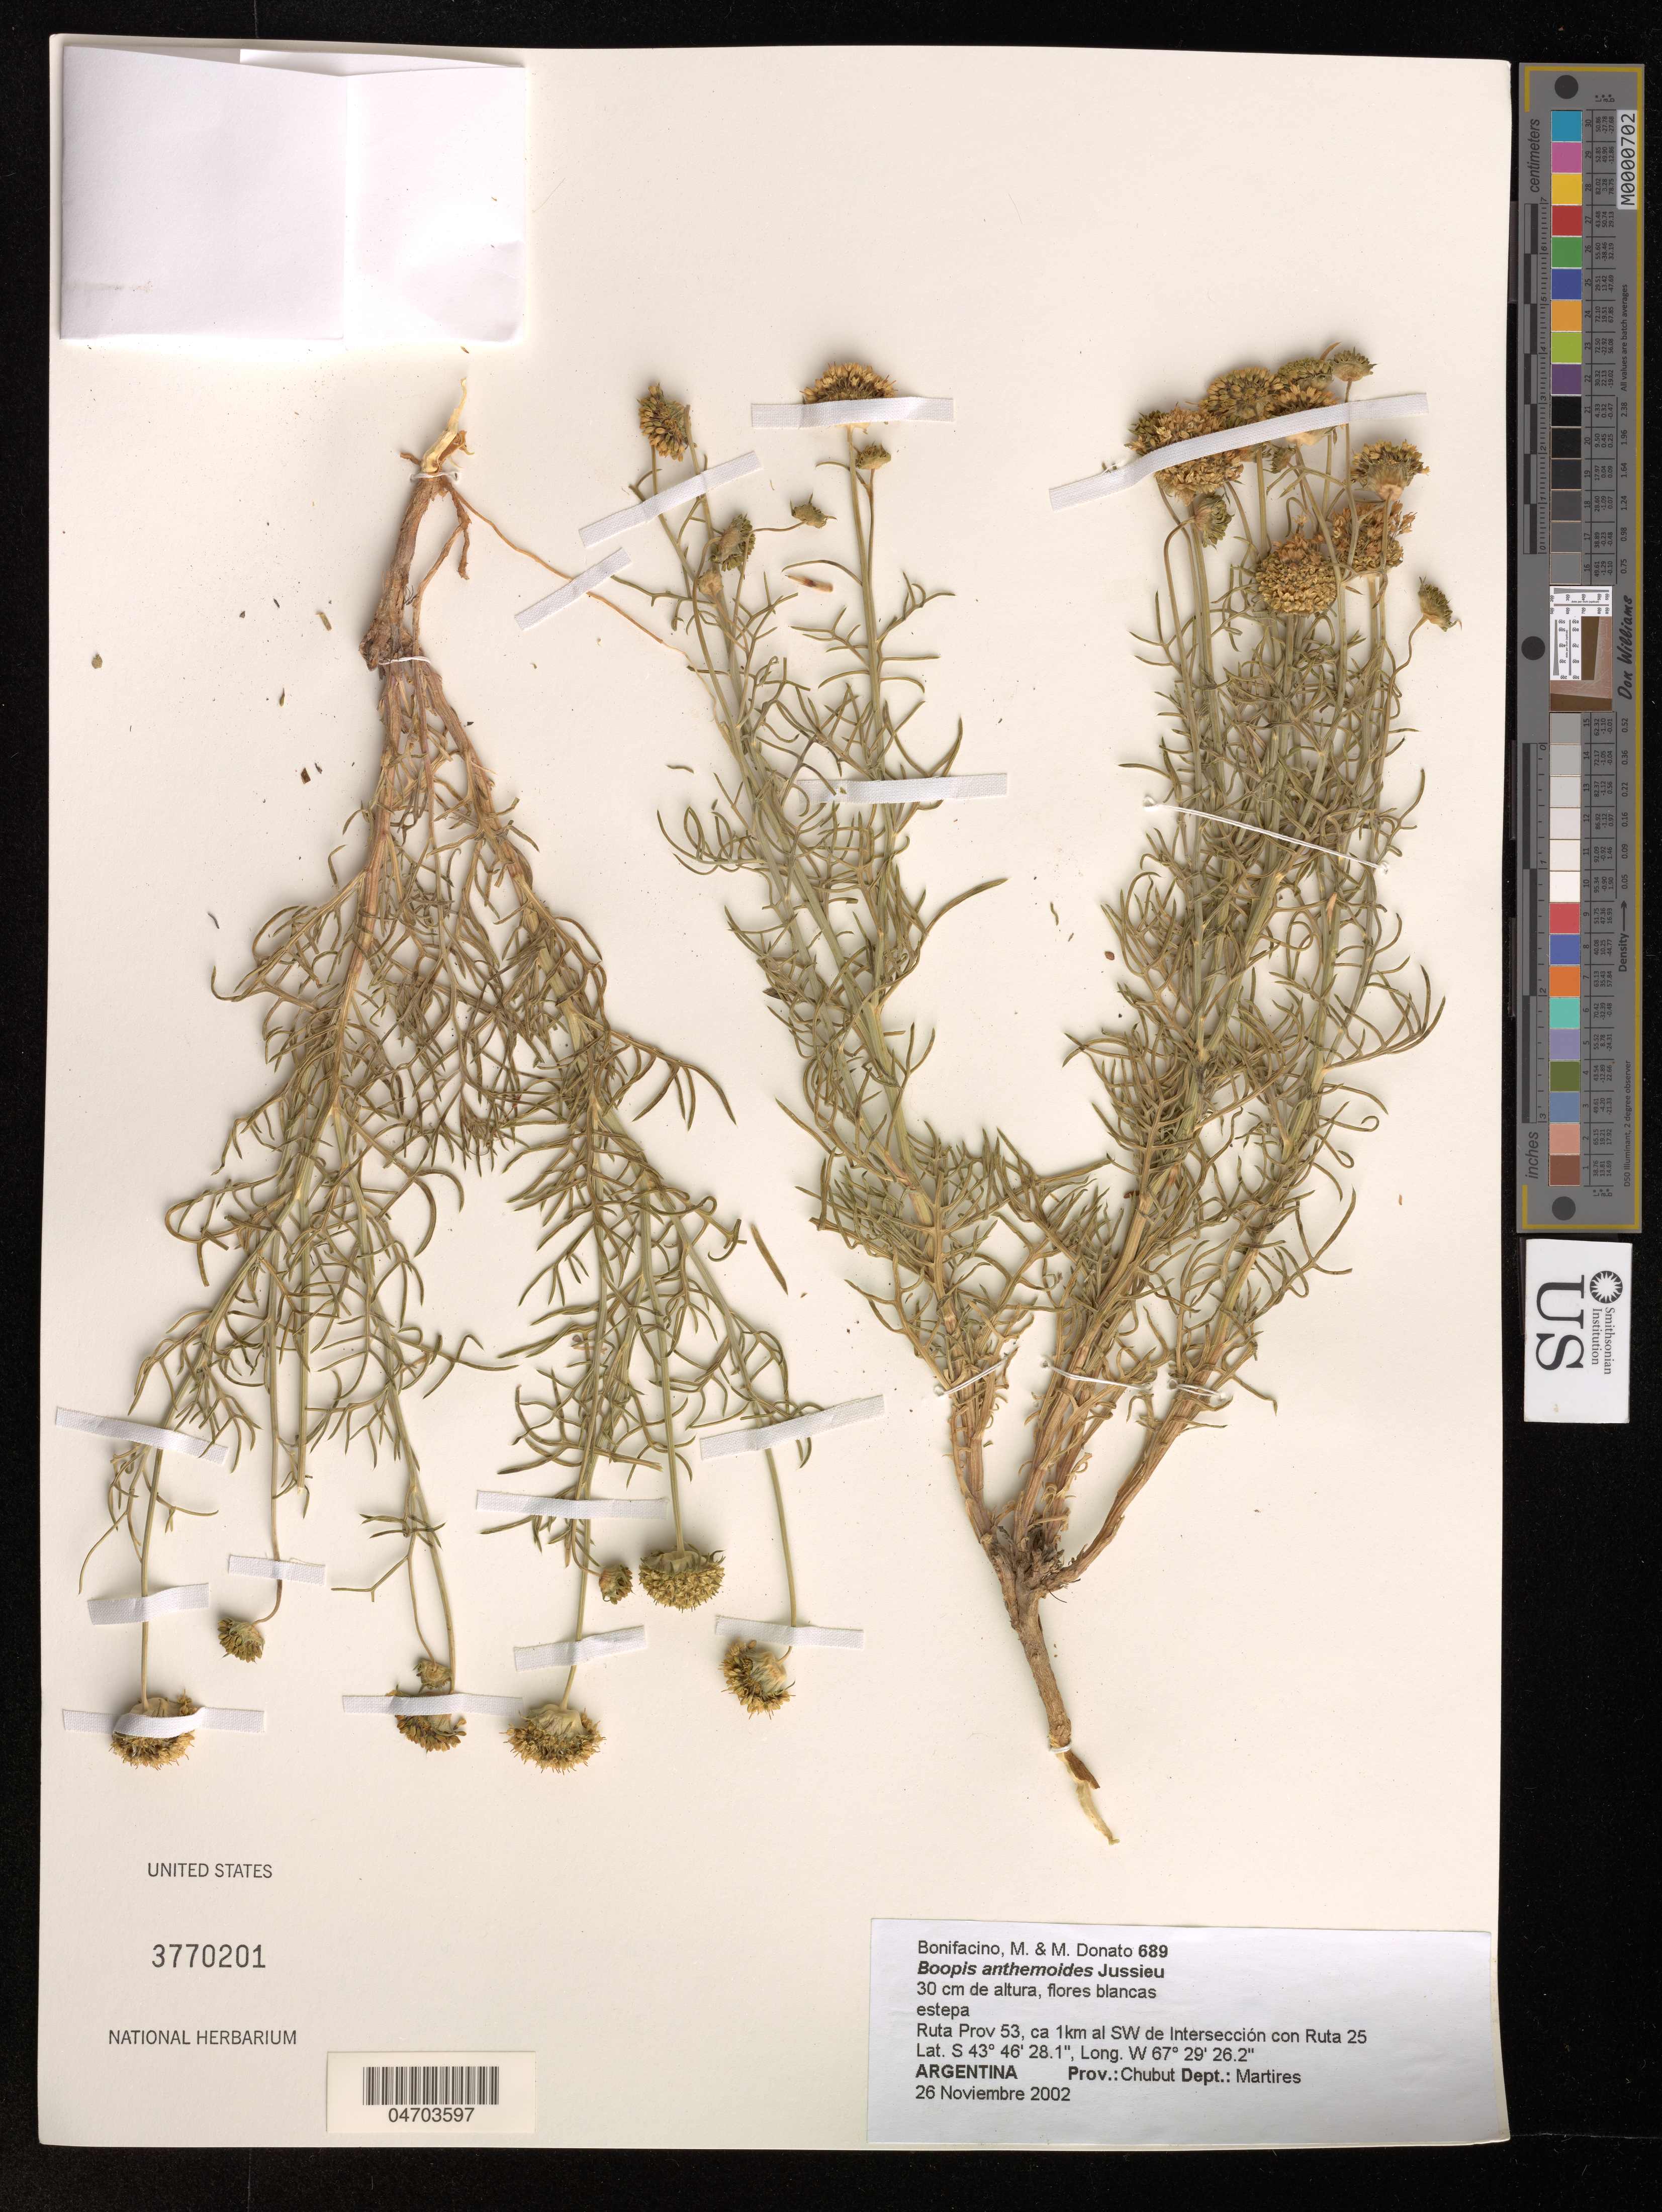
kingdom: Plantae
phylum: Tracheophyta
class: Magnoliopsida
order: Asterales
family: Calyceraceae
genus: Boopis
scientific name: Boopis anthemoides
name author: Juss.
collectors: M. Bonifacio & M. Donato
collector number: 689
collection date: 2002-11-26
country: Argentina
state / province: Chubut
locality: Ruta Prov 53, ca 1km al SW de Intersección con Ruta 25. Martires.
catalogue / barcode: US 3770201